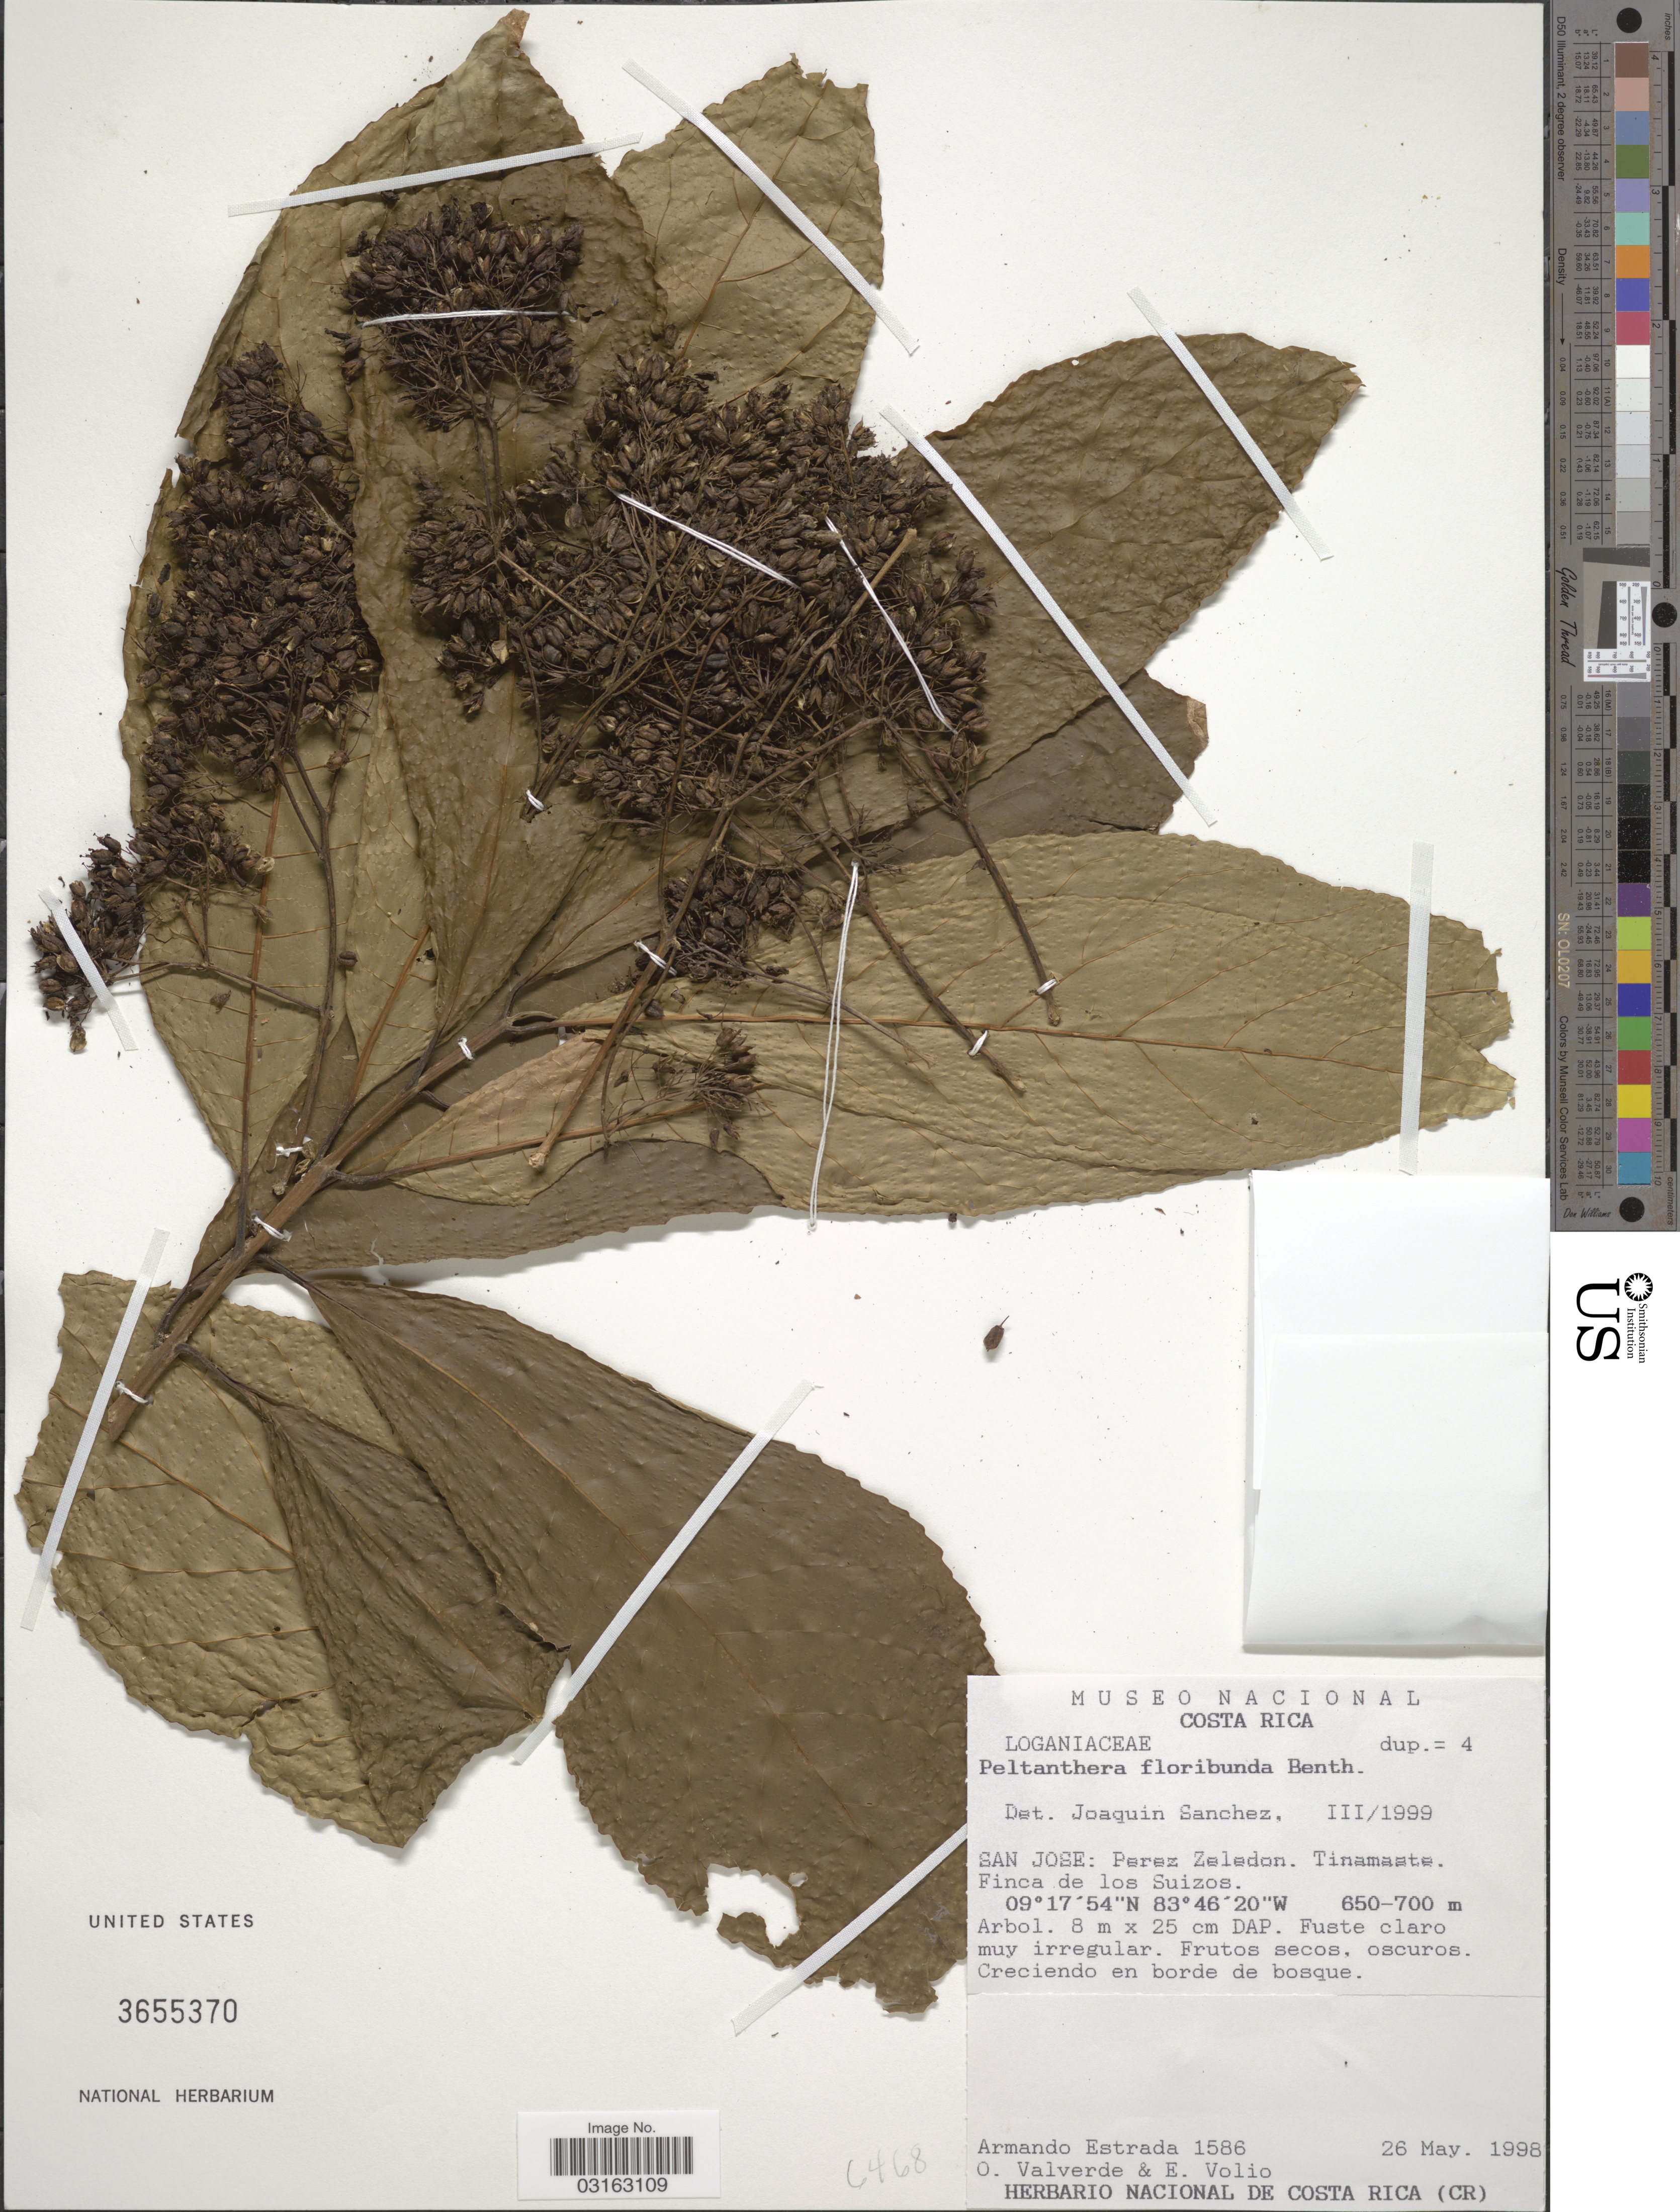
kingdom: Plantae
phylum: Tracheophyta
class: Magnoliopsida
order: Lamiales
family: Peltantheraceae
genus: Peltanthera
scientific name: Peltanthera floribunda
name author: Benth.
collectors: A. Estrada, O. Valverde & E. Volio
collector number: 1586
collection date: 1998-05-26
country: Costa Rica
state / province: San José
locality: San Jose: Perez Zeledon. Tinamaate. Finca de los Suizos.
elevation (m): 650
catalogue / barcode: US 3655370